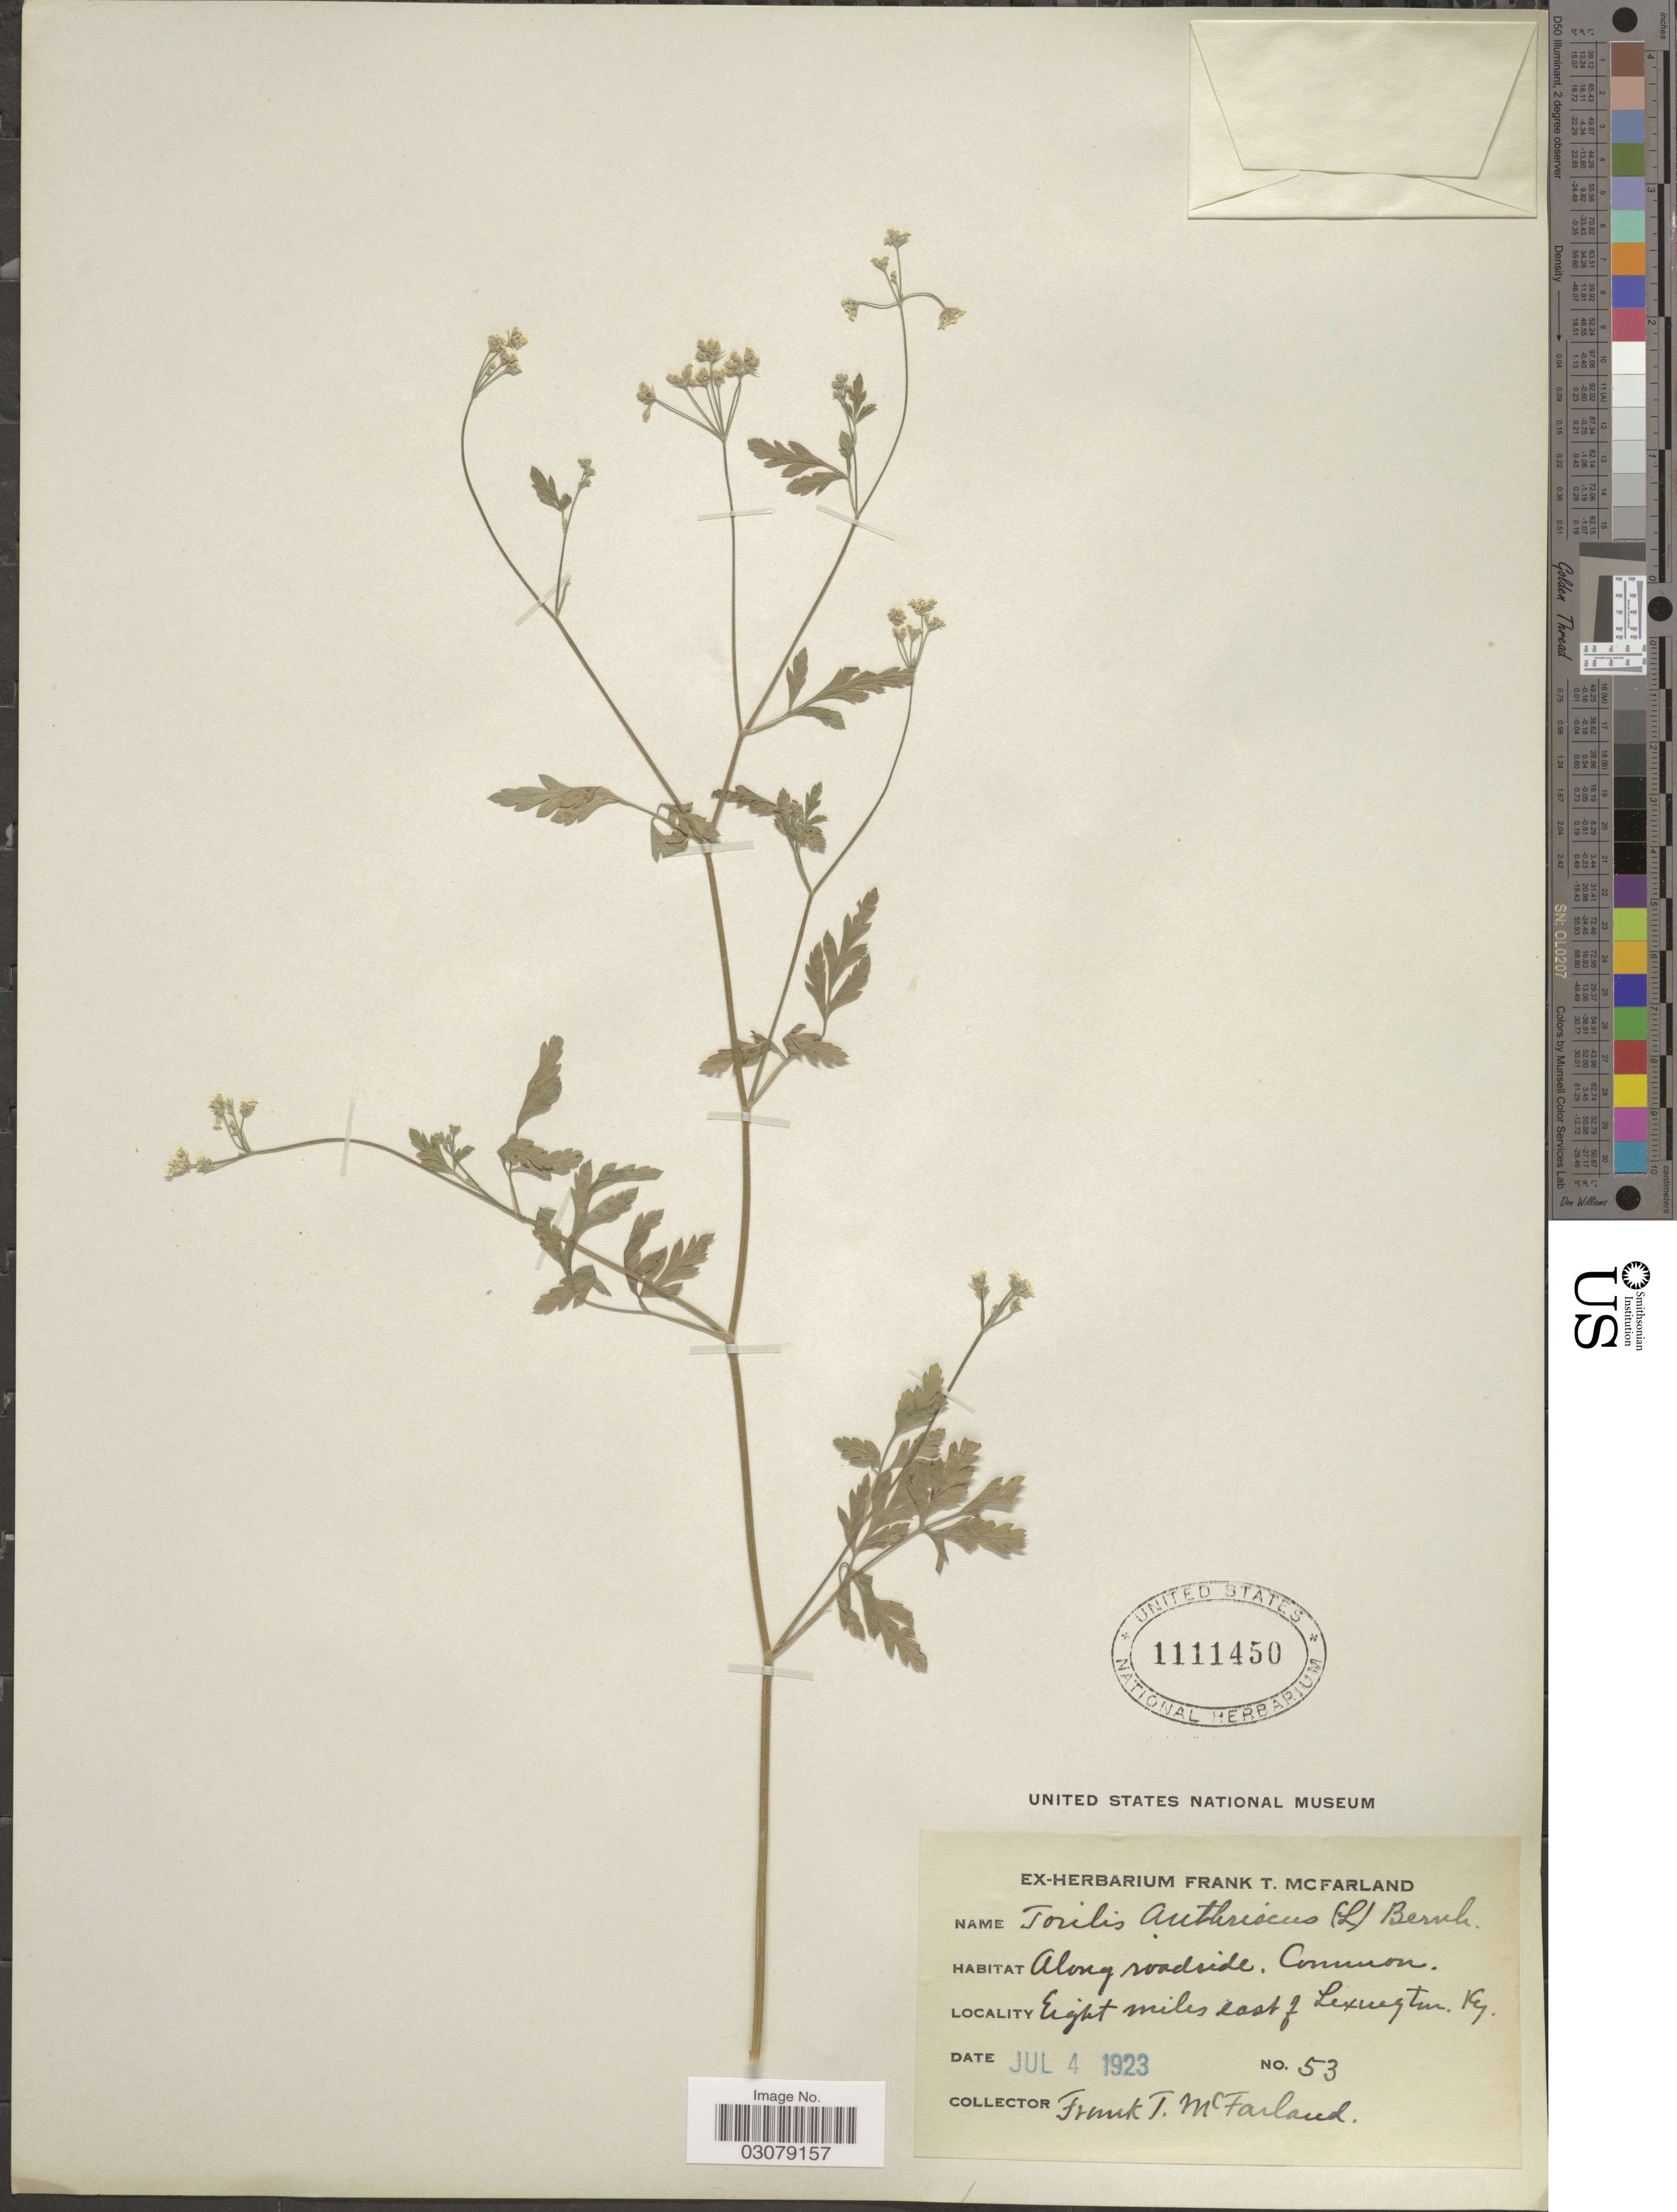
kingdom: Plantae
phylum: Tracheophyta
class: Magnoliopsida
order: Apiales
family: Apiaceae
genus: Torilis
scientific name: Torilis japonica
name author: (Houtt.) DC.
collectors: F. McFarland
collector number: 53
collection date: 1923-07-04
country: United States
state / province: Kentucky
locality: Eight miles east of Lexington.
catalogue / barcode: US 1111450